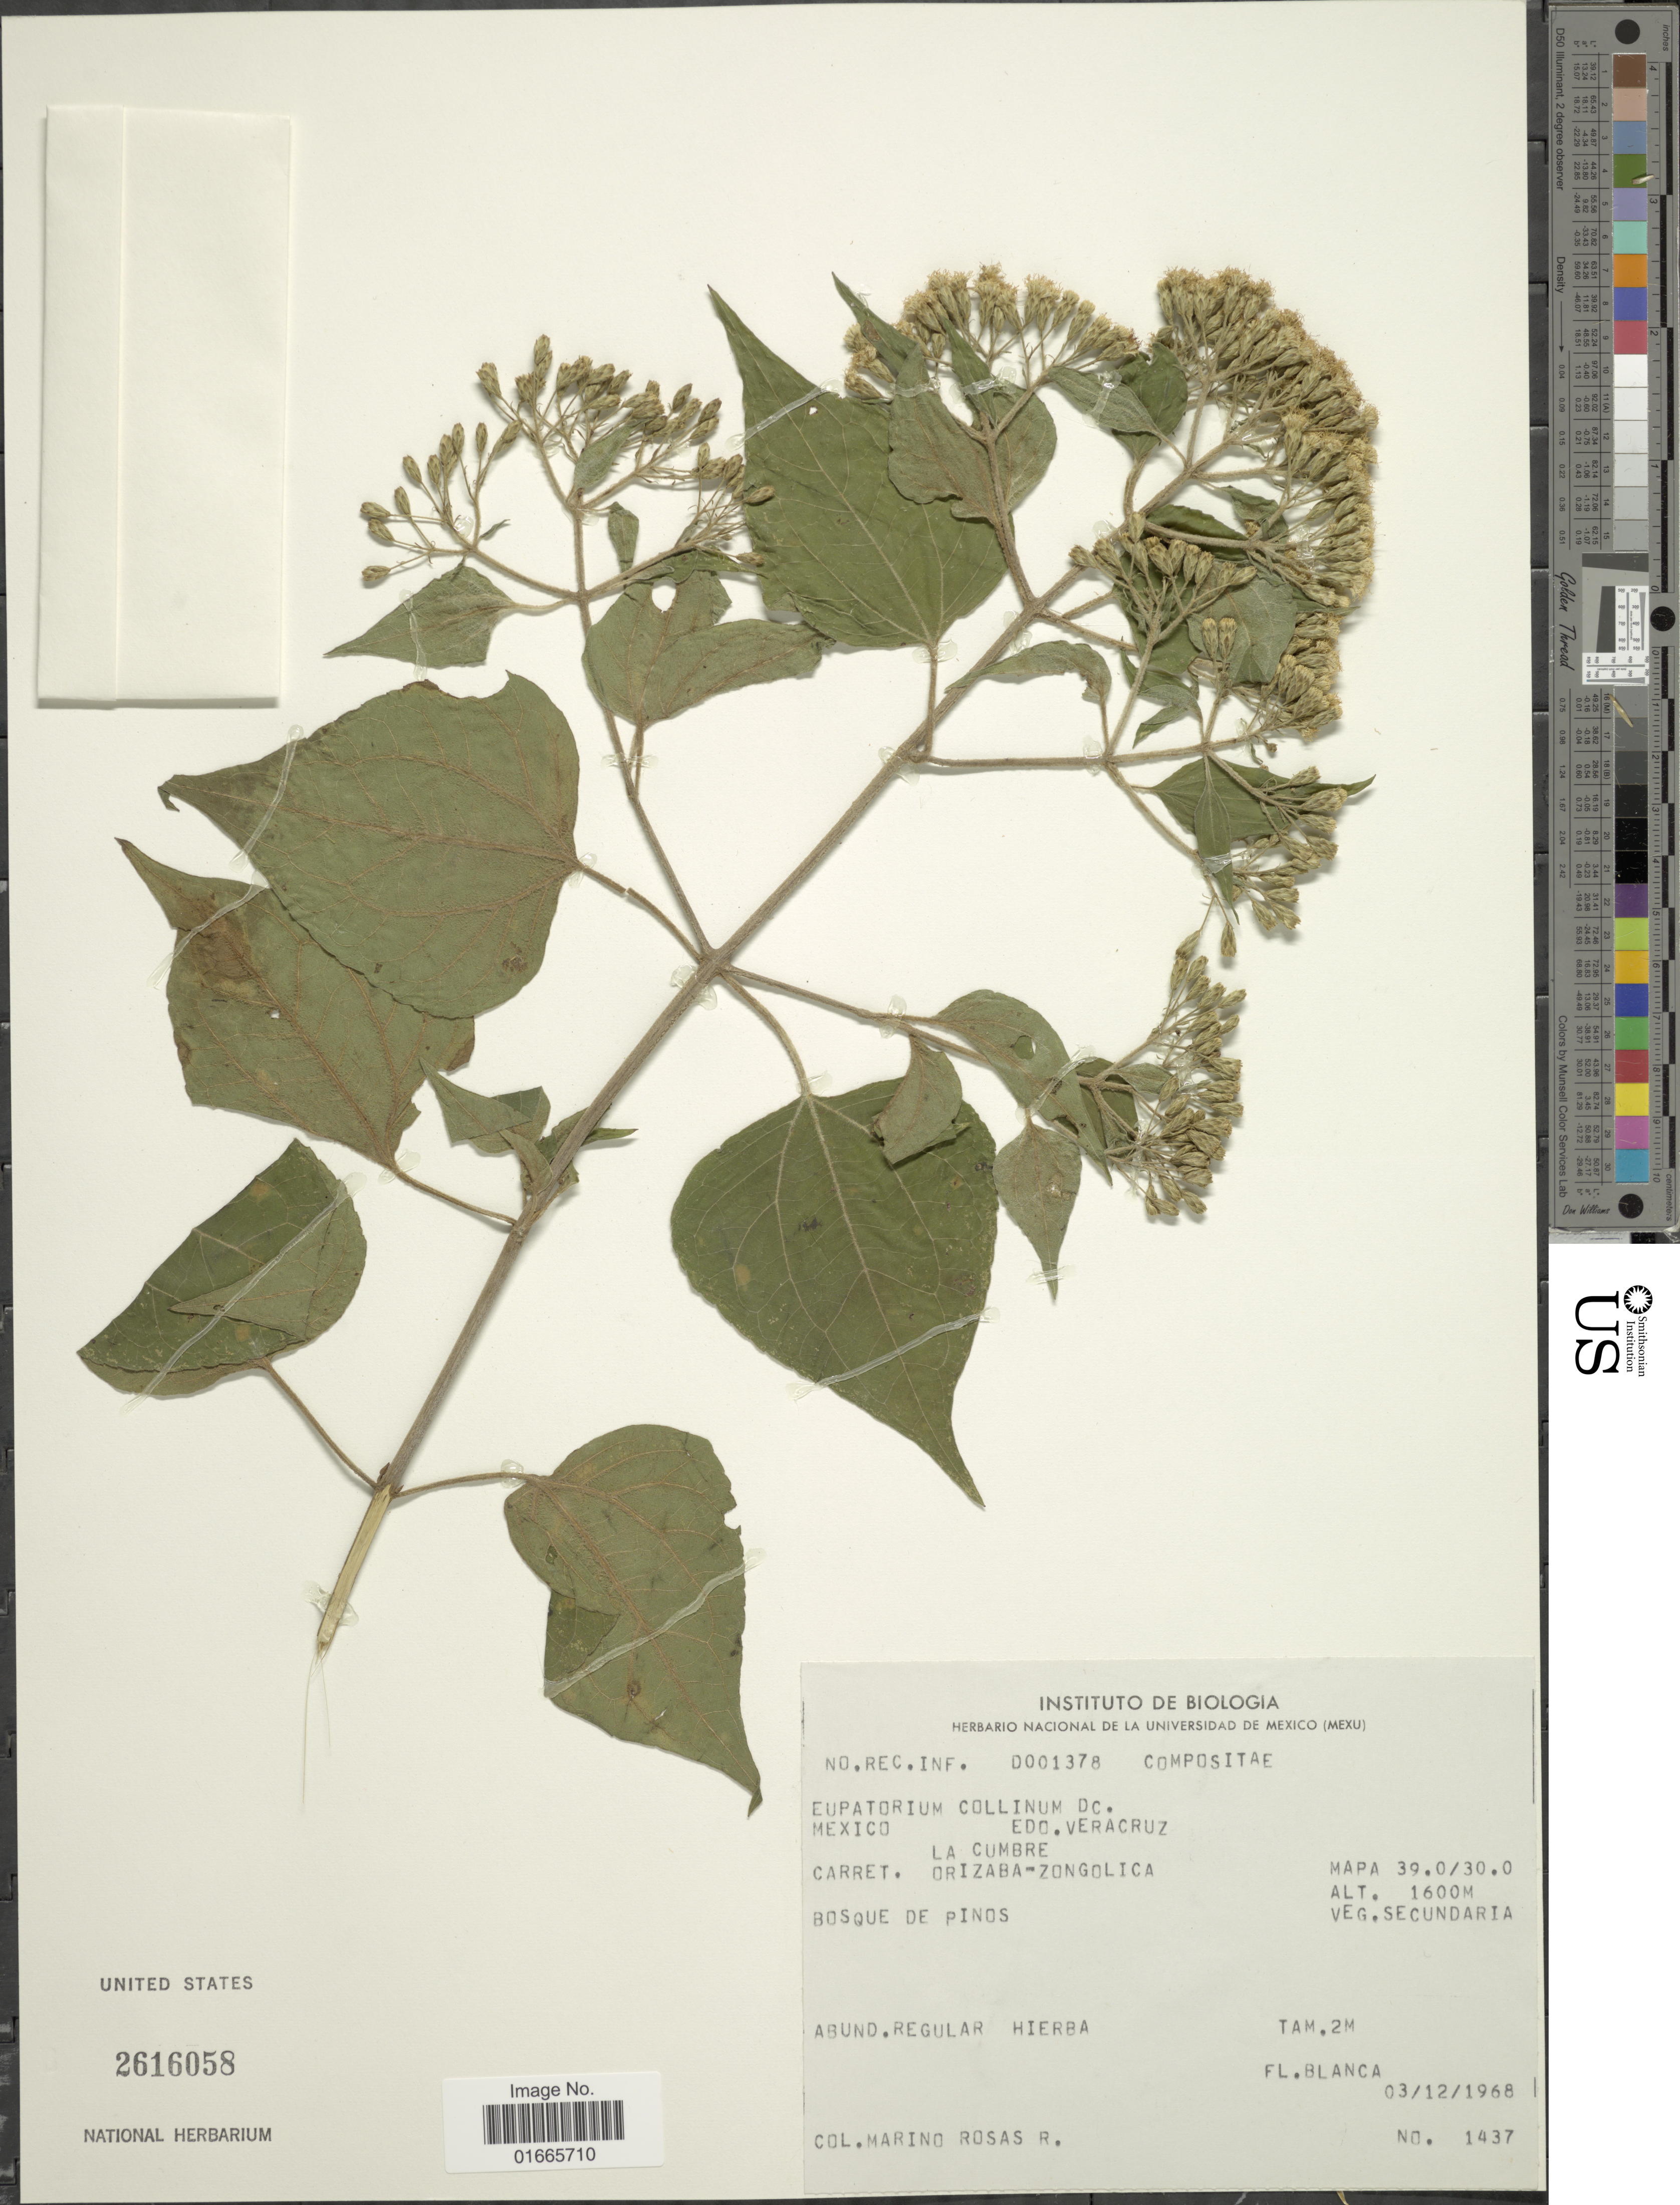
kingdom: Plantae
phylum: Tracheophyta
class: Magnoliopsida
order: Asterales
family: Asteraceae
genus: Chromolaena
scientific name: Chromolaena collina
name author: (DC.) R.M. King & H. Rob.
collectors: M. Rosas R.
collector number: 1437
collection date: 1968-12-03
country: Mexico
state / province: Veracruz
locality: La Cumbre, Orizaba-Zongolica.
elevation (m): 1600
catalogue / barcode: US 2616058